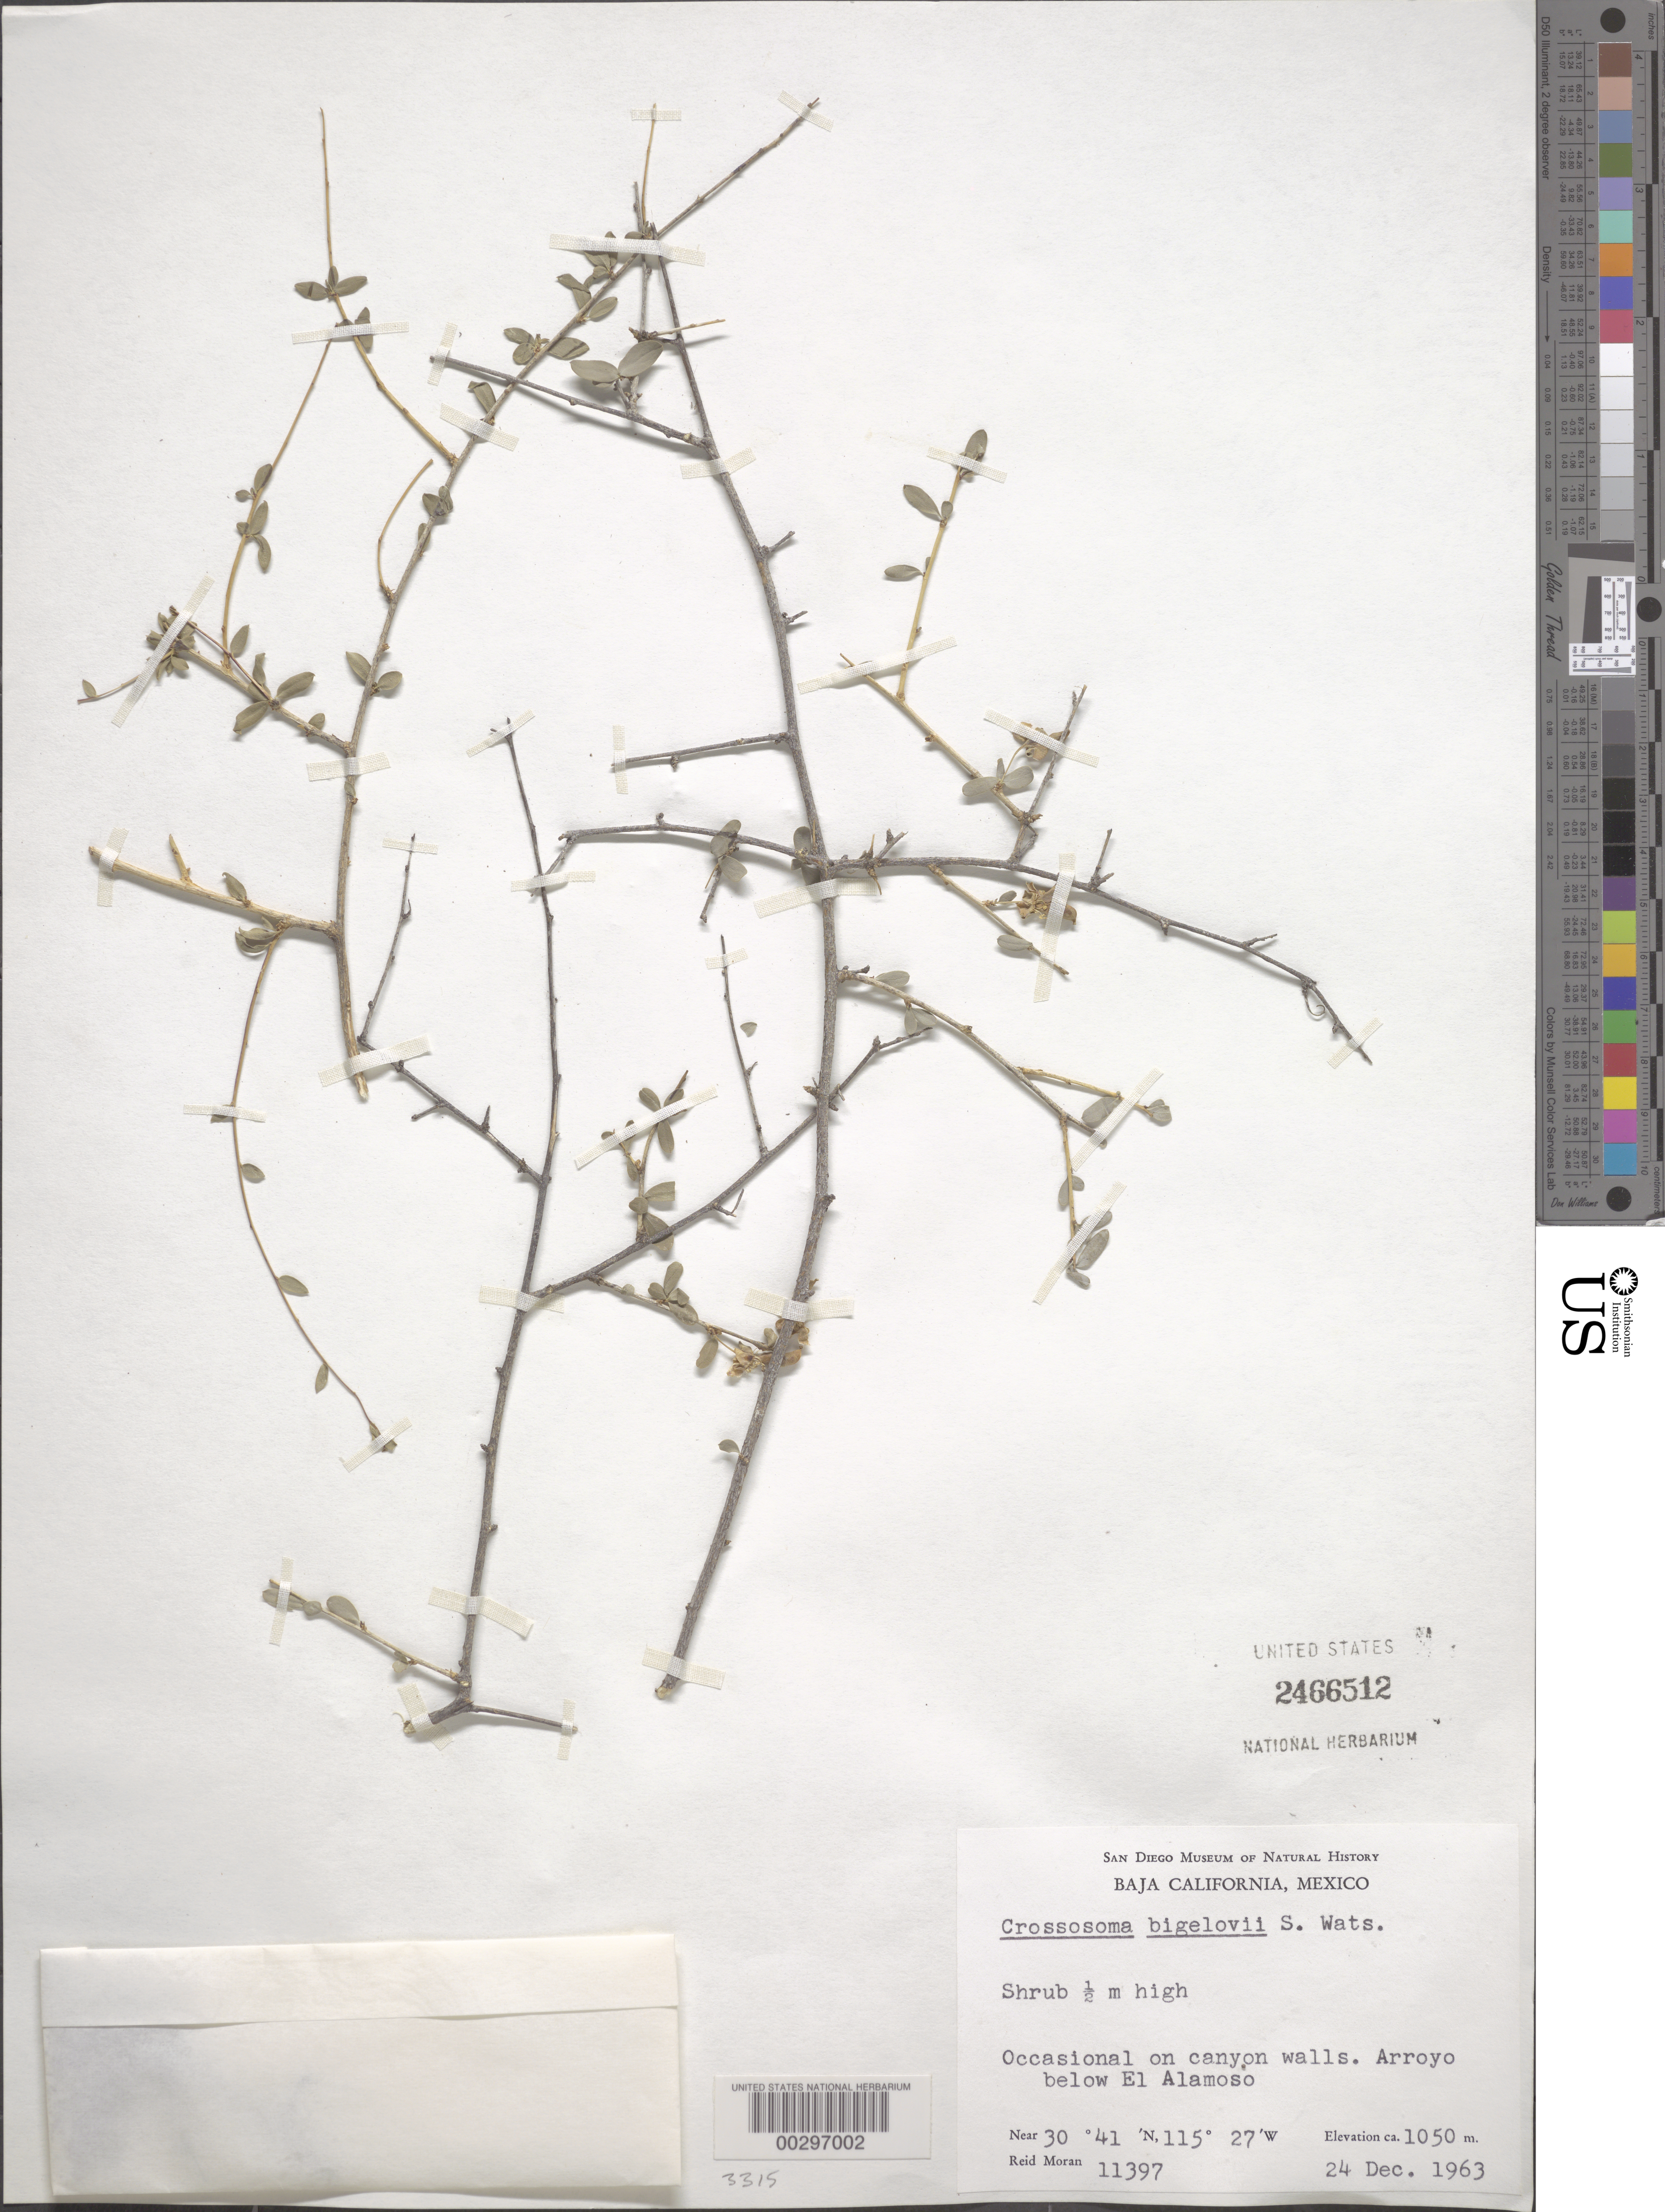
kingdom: Plantae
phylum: Tracheophyta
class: Magnoliopsida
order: Crossosomatales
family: Crossosomataceae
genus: Crossosoma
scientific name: Crossosoma bigelovii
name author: S. Watson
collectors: R. V. Moran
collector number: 11397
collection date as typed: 24 Dec 1963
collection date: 1963-12-24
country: Mexico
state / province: Baja California Norte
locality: Below El Alamoso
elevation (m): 1050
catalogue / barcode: US 2466512